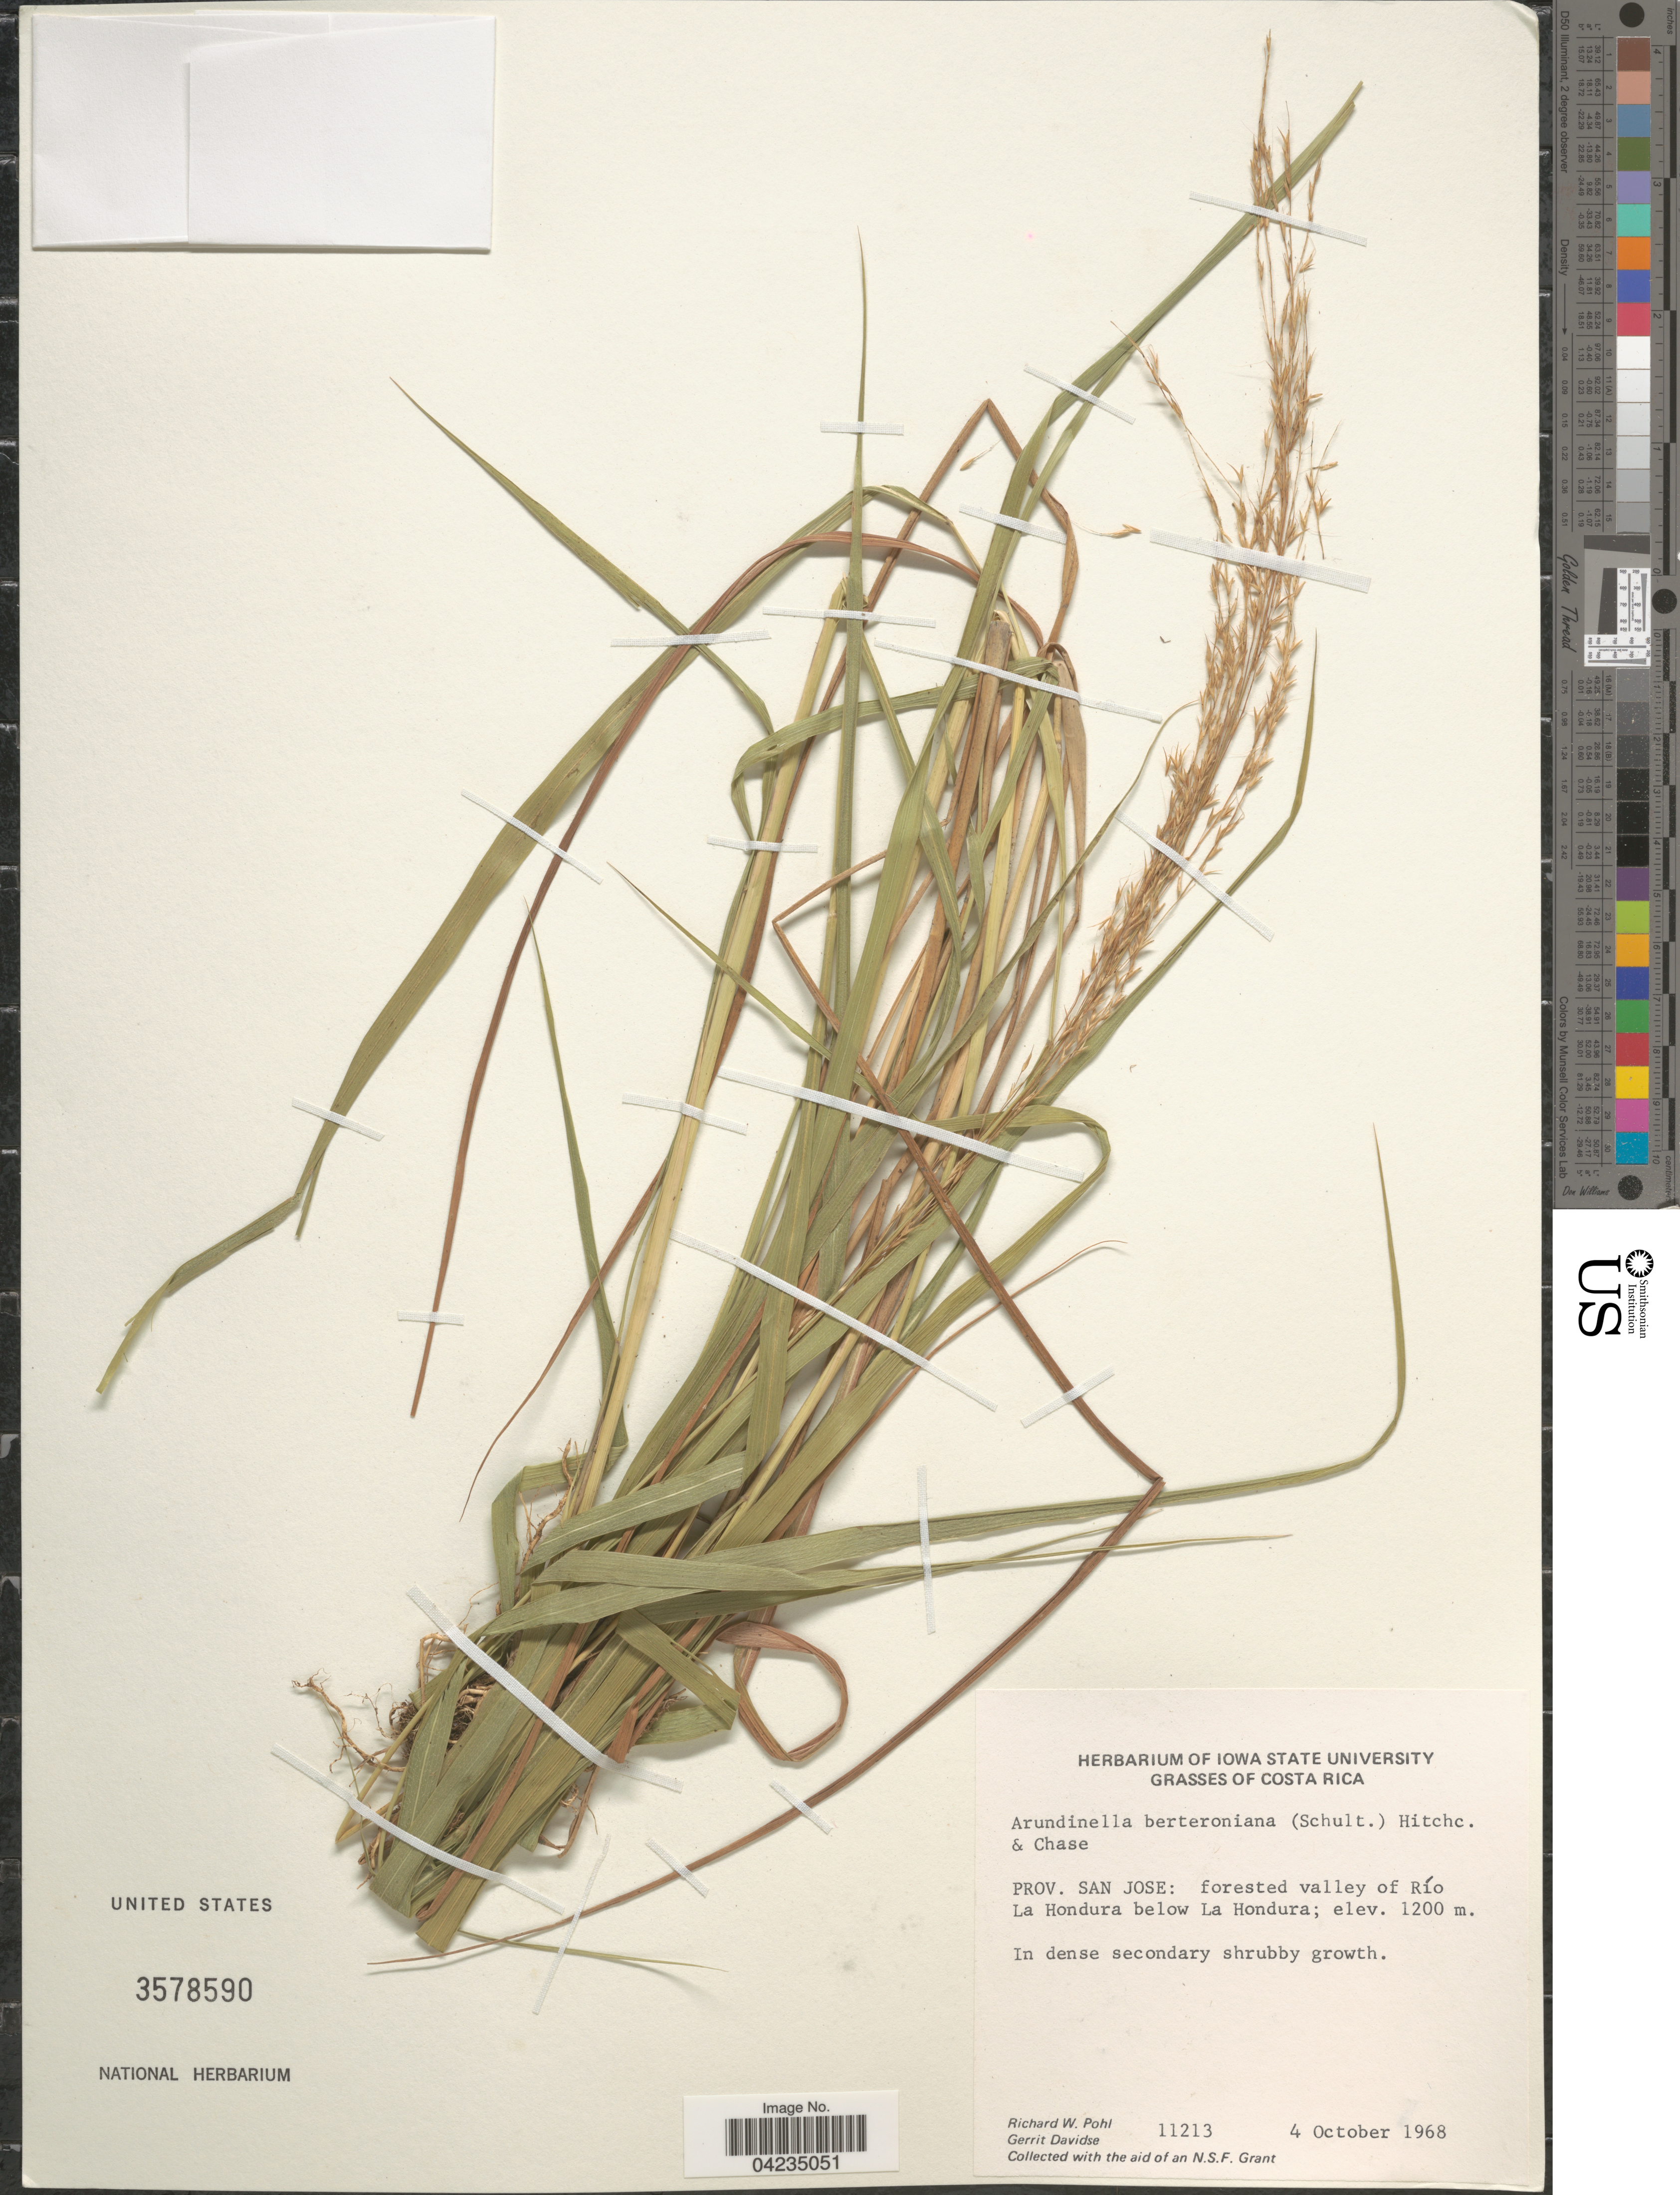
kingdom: Plantae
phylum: Tracheophyta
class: Liliopsida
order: Poales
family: Poaceae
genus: Arundinella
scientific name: Arundinella berteroniana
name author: (Schult.) Hitchc. & Chase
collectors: R. W. Pohl & G. Davidse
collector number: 11213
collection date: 1968-10-04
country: Costa Rica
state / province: San José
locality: Forested valley of Río La Hondura below La Hondura.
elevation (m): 1200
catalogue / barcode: US 3578590